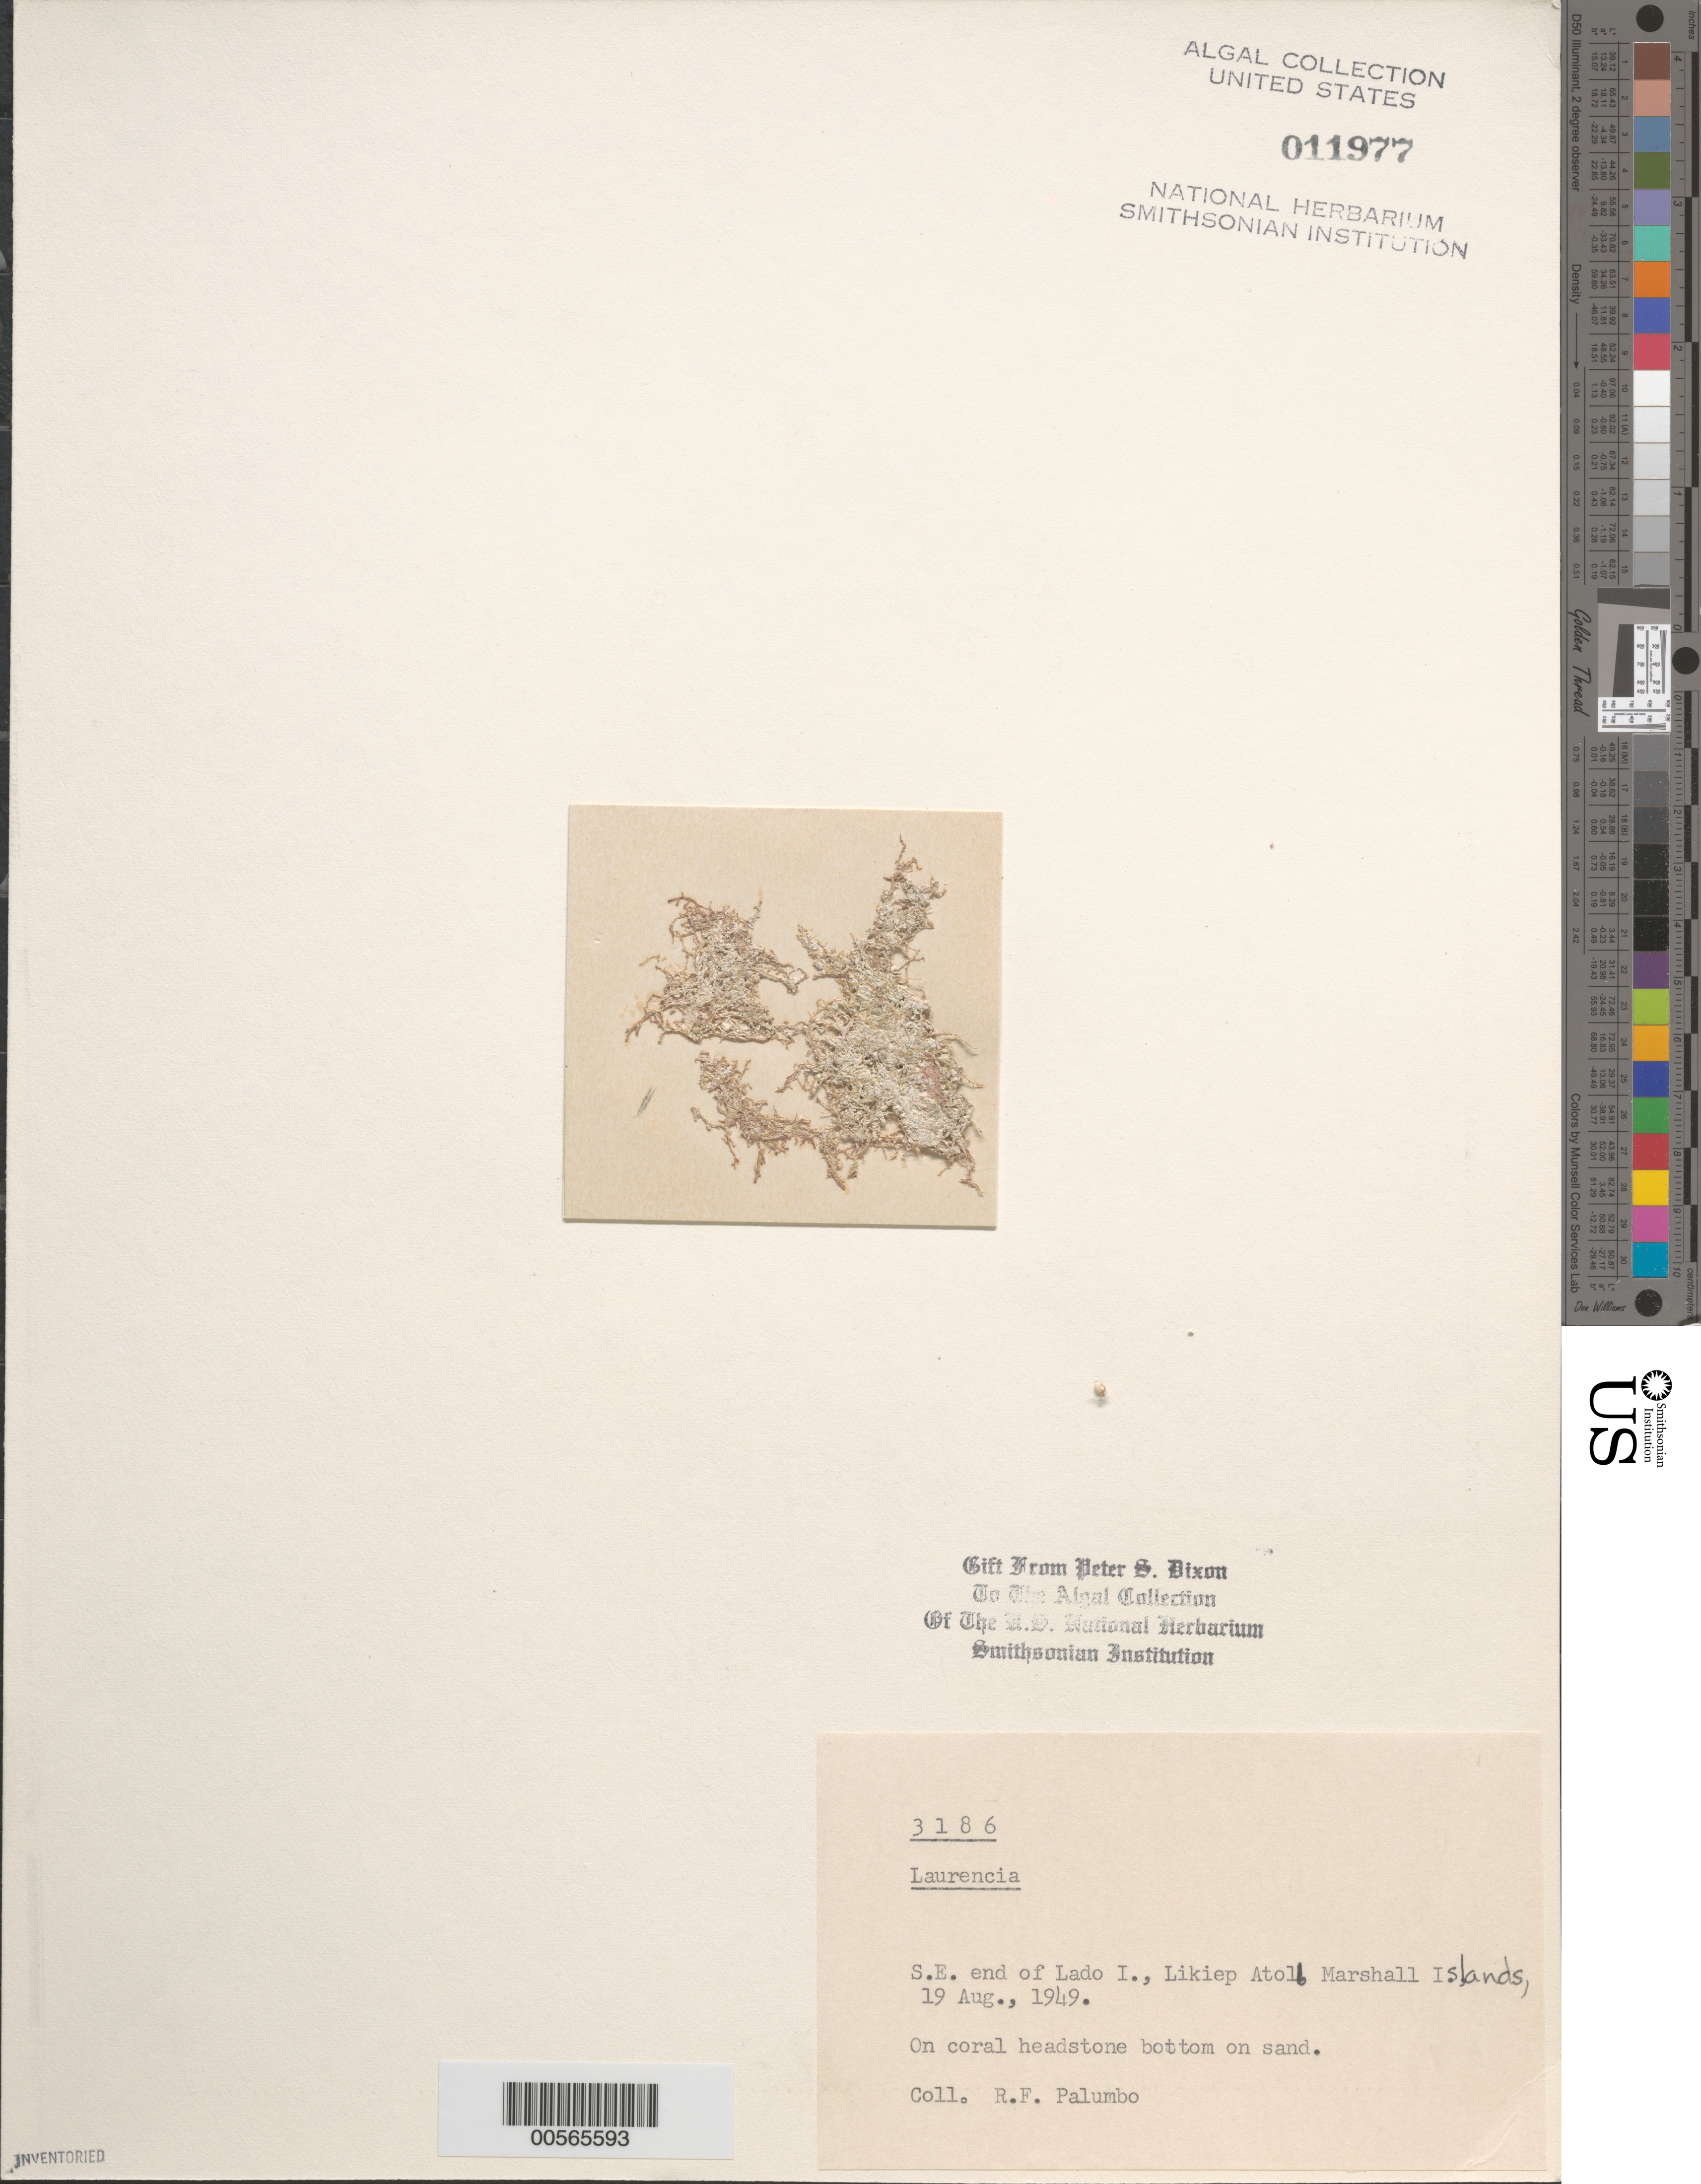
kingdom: Plantae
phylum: Rhodophyta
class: Florideophyceae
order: Ceramiales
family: Rhodomelaceae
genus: Laurencia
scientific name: Laurencia sp.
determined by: Dixon, P. S.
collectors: R. Palumbo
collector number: PSD 3186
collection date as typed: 19 Aug 1949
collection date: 1949-08-19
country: Marshall Islands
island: Likiep Atoll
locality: Lado Islet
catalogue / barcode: US 11977